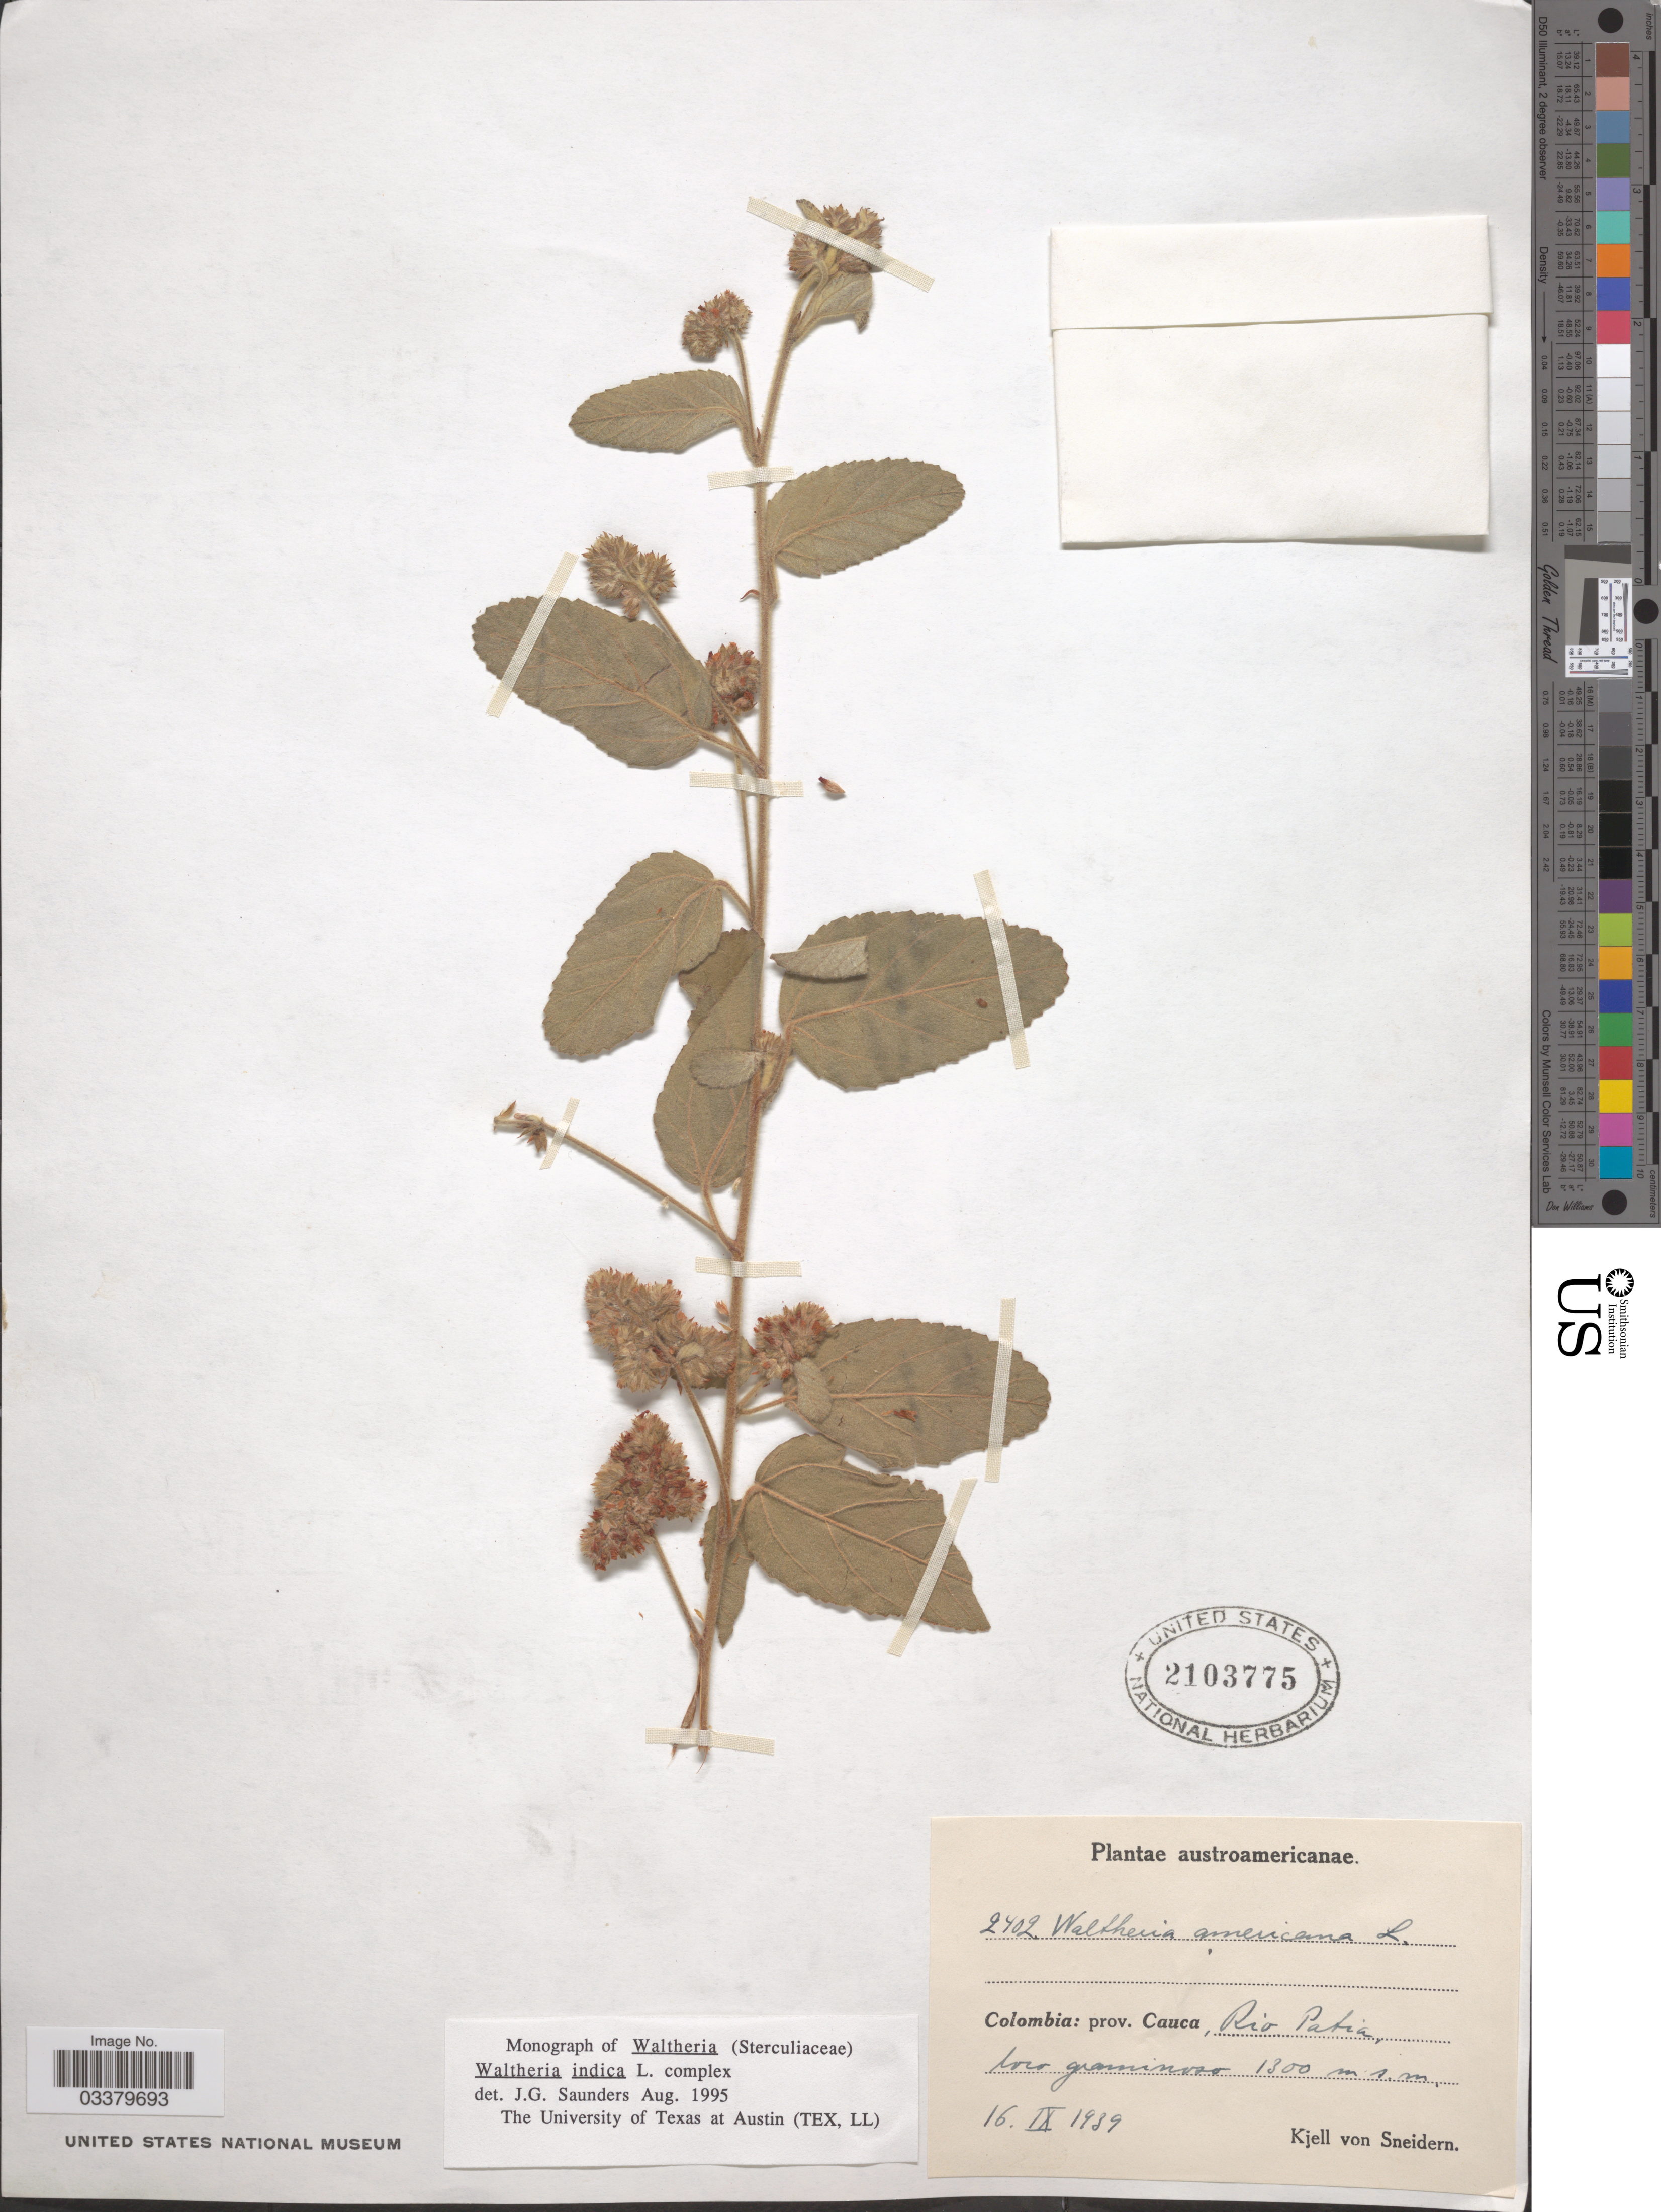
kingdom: Plantae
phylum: Tracheophyta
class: Magnoliopsida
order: Malvales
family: Malvaceae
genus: Waltheria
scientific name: Waltheria indica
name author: L.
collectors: K. von Sneidern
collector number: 2402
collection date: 1939-09-16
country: Colombia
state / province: Cauca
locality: Rio Patia, loco graminoso.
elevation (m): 1300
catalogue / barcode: US 2103775